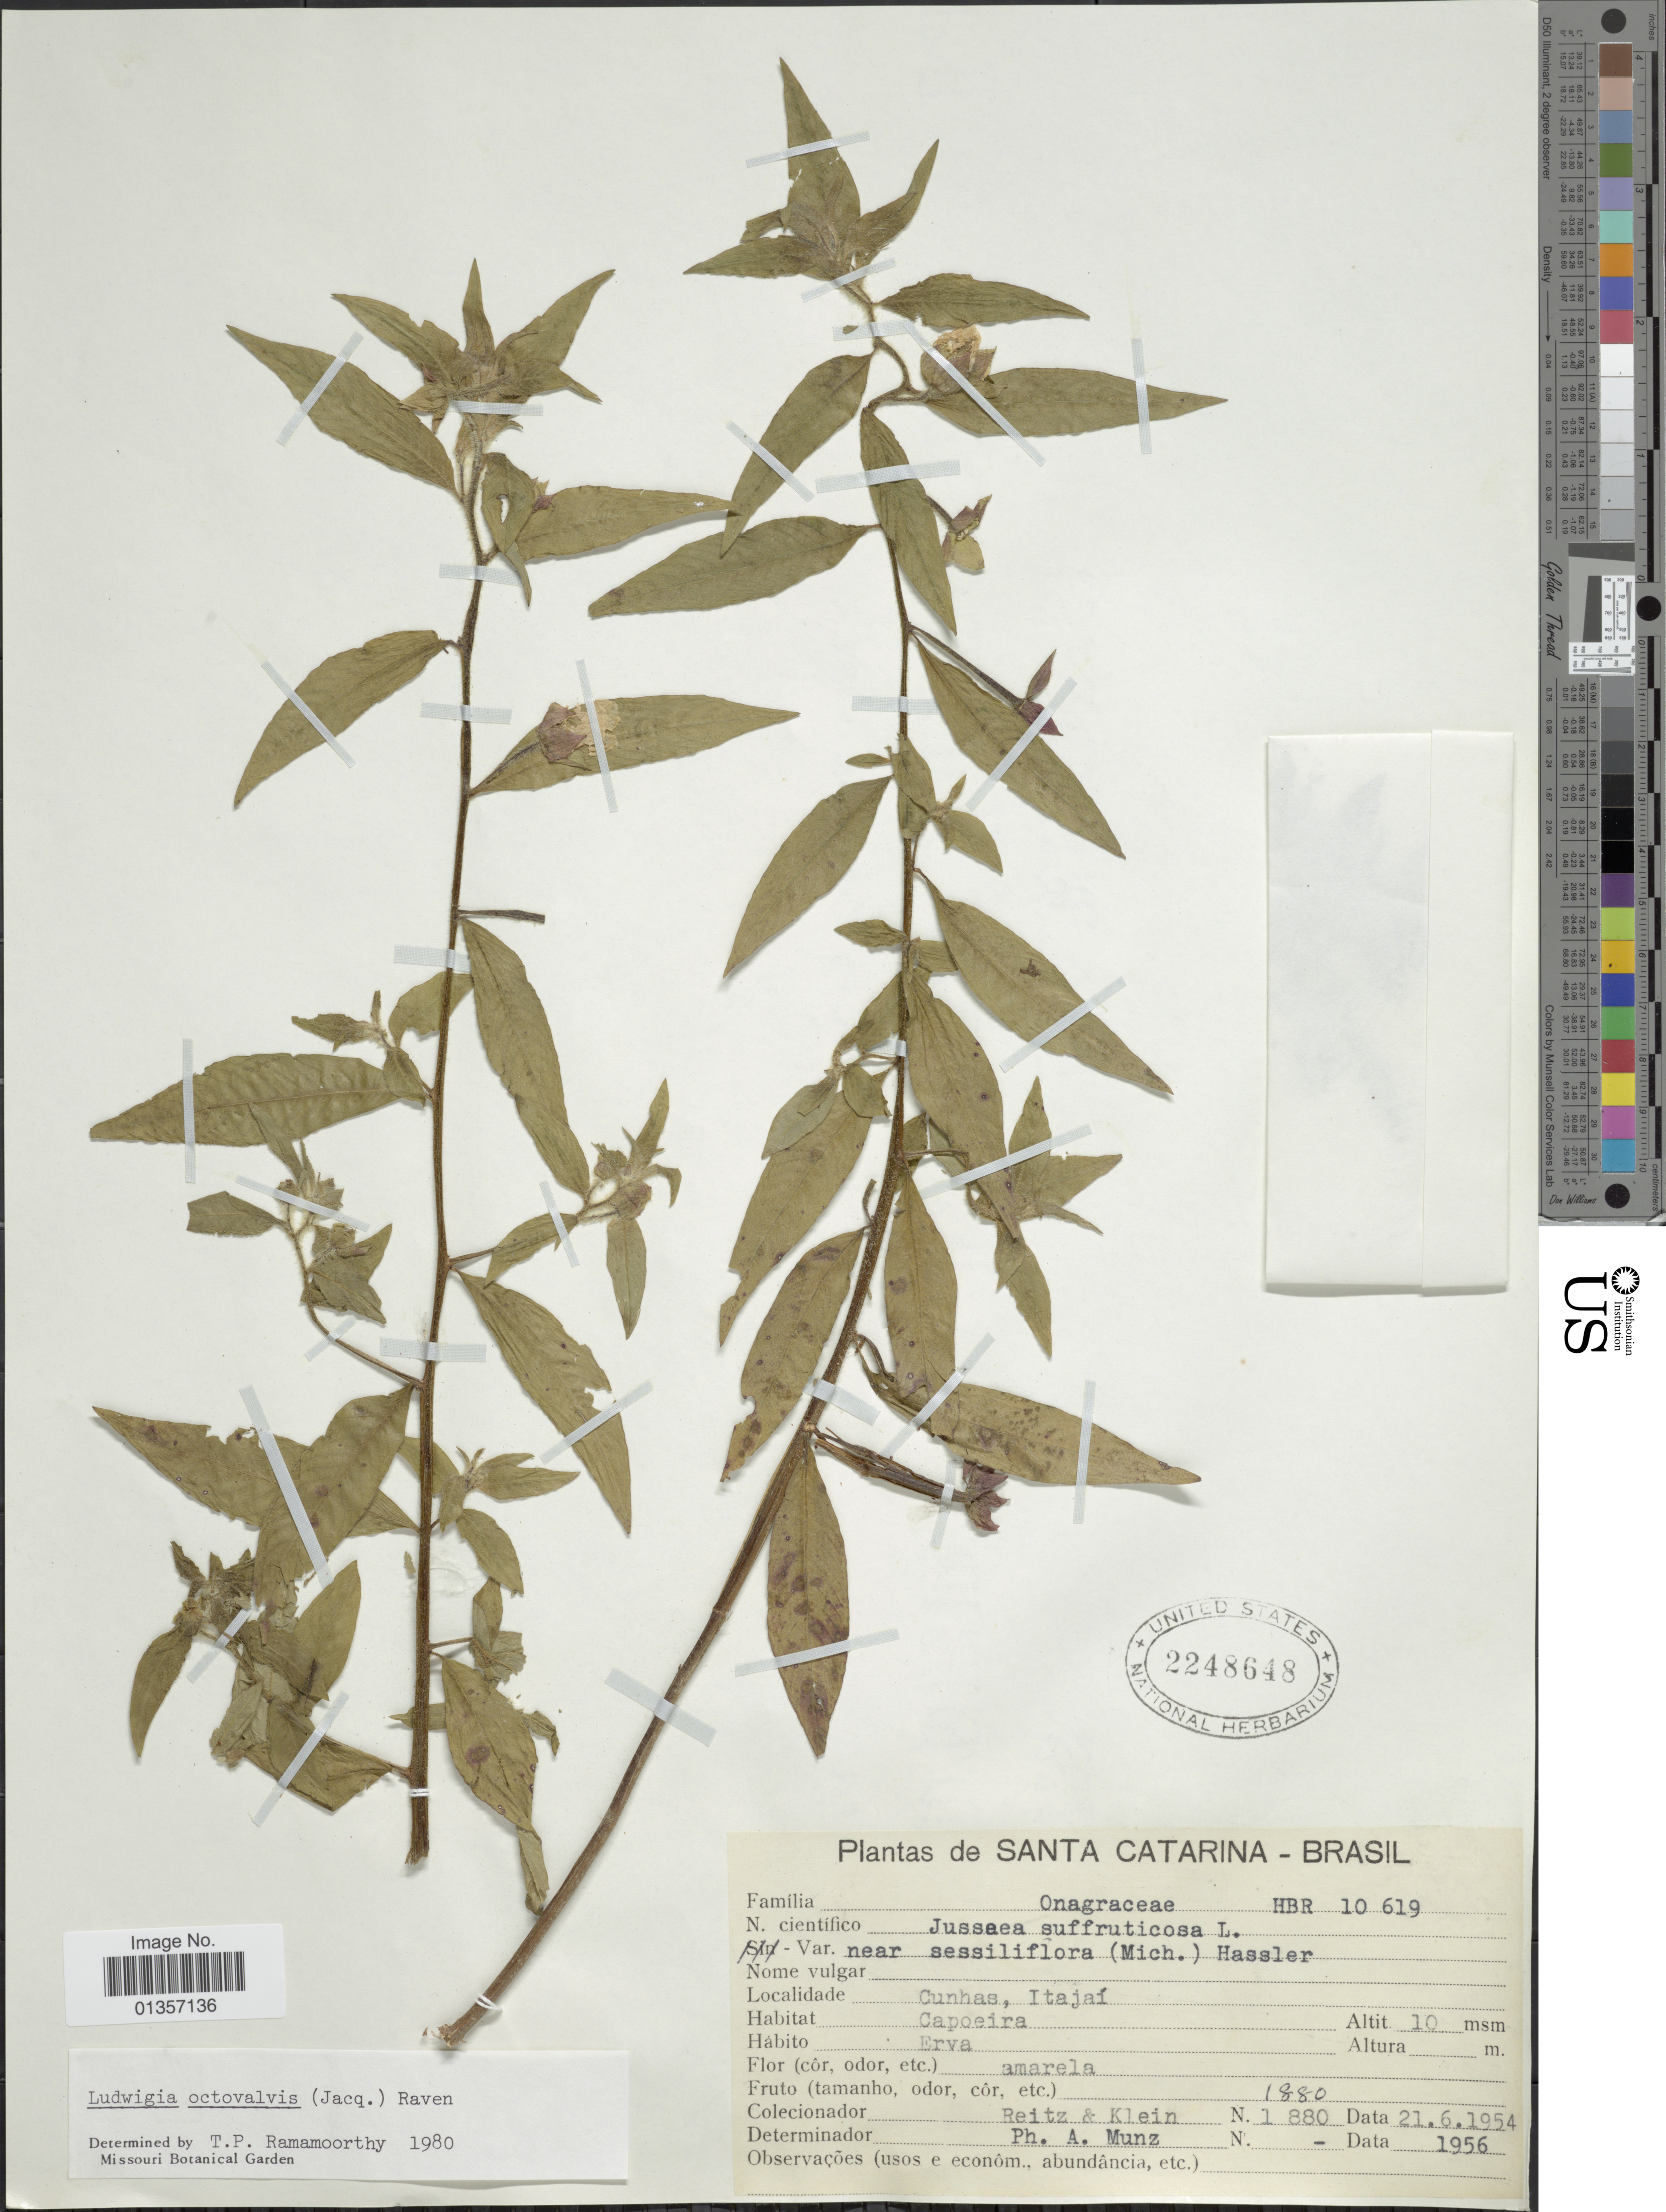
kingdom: Plantae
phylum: Tracheophyta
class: Magnoliopsida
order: Myrtales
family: Onagraceae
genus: Ludwigia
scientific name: Ludwigia octovalvis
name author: (Jacq.) P.H. Raven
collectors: -- Reitz & Klein, --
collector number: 1880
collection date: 1954-06-21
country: Brazil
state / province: Santa Catarina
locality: Cunhas, Itajaí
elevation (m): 10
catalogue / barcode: US 2248648